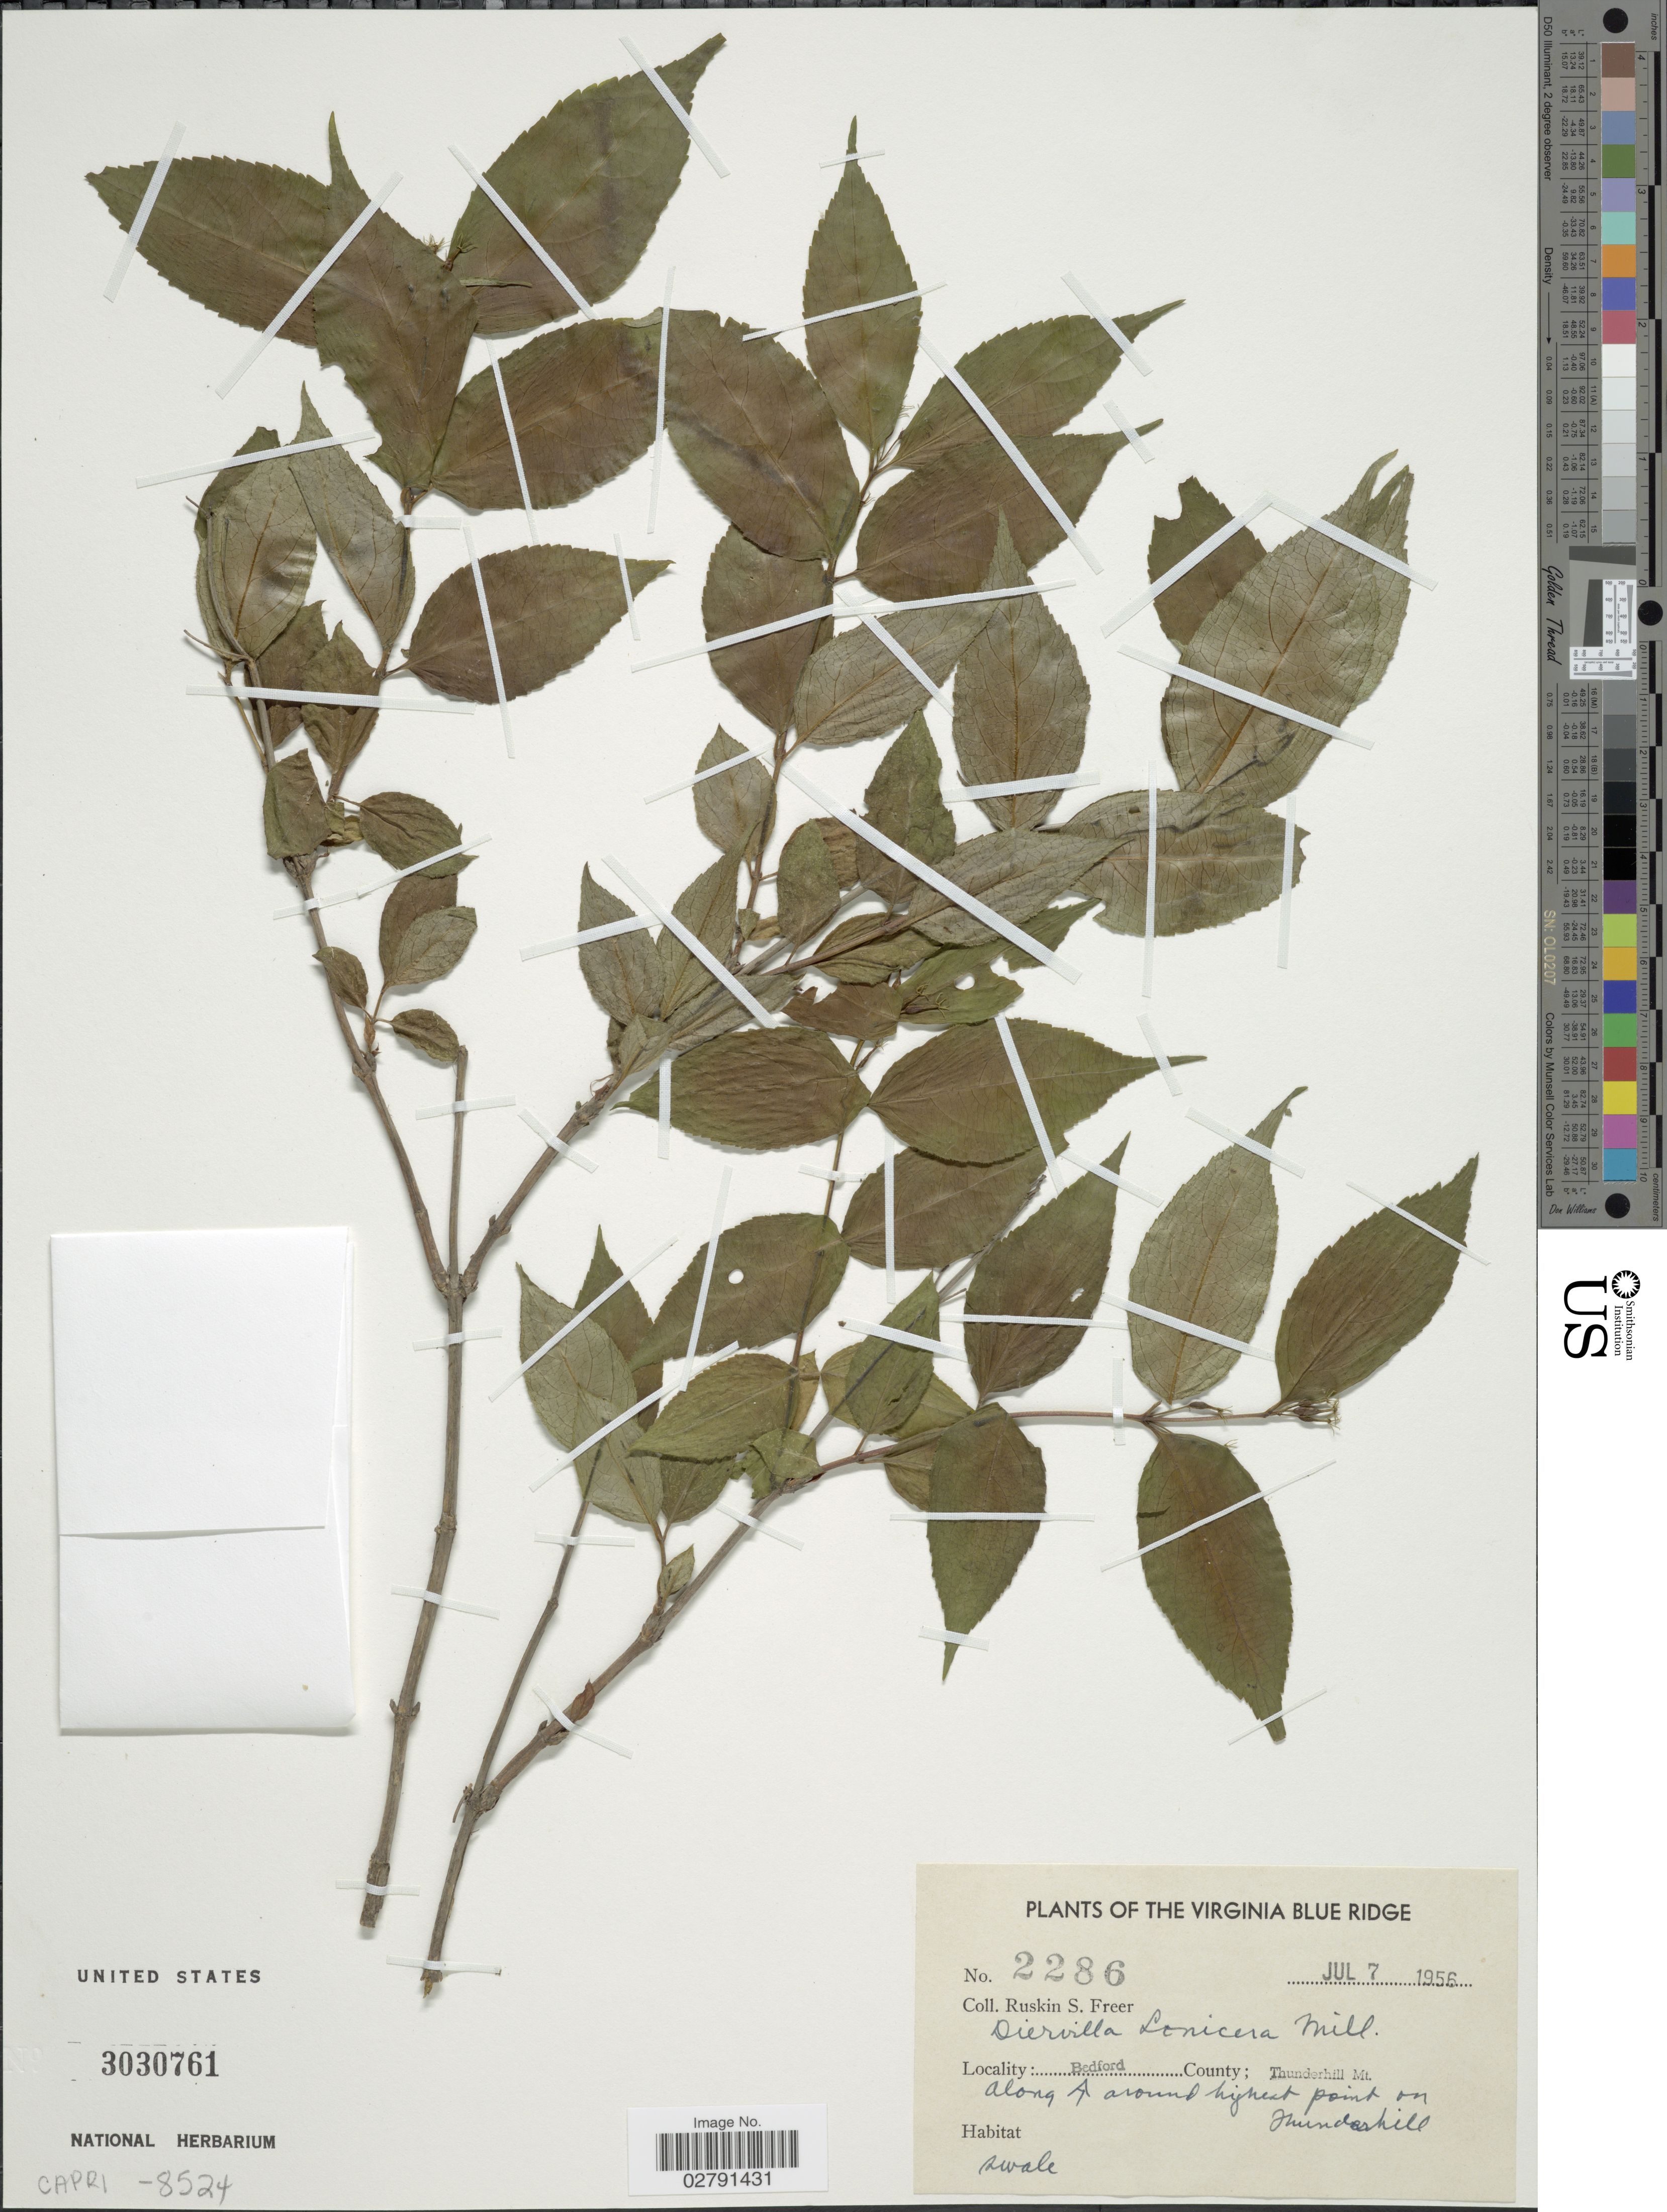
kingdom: Plantae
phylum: Tracheophyta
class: Magnoliopsida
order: Dipsacales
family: Caprifoliaceae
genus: Diervilla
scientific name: Diervilla lonicera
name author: Mill.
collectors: R. Freer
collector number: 2286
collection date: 1956-07-07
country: United States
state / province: Virginia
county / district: Bedford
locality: The Virginia Blue Ridge, Bedford County; Thunderhill Mt., along Bedford around highest point on Thunderhill.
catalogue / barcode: US 3030761